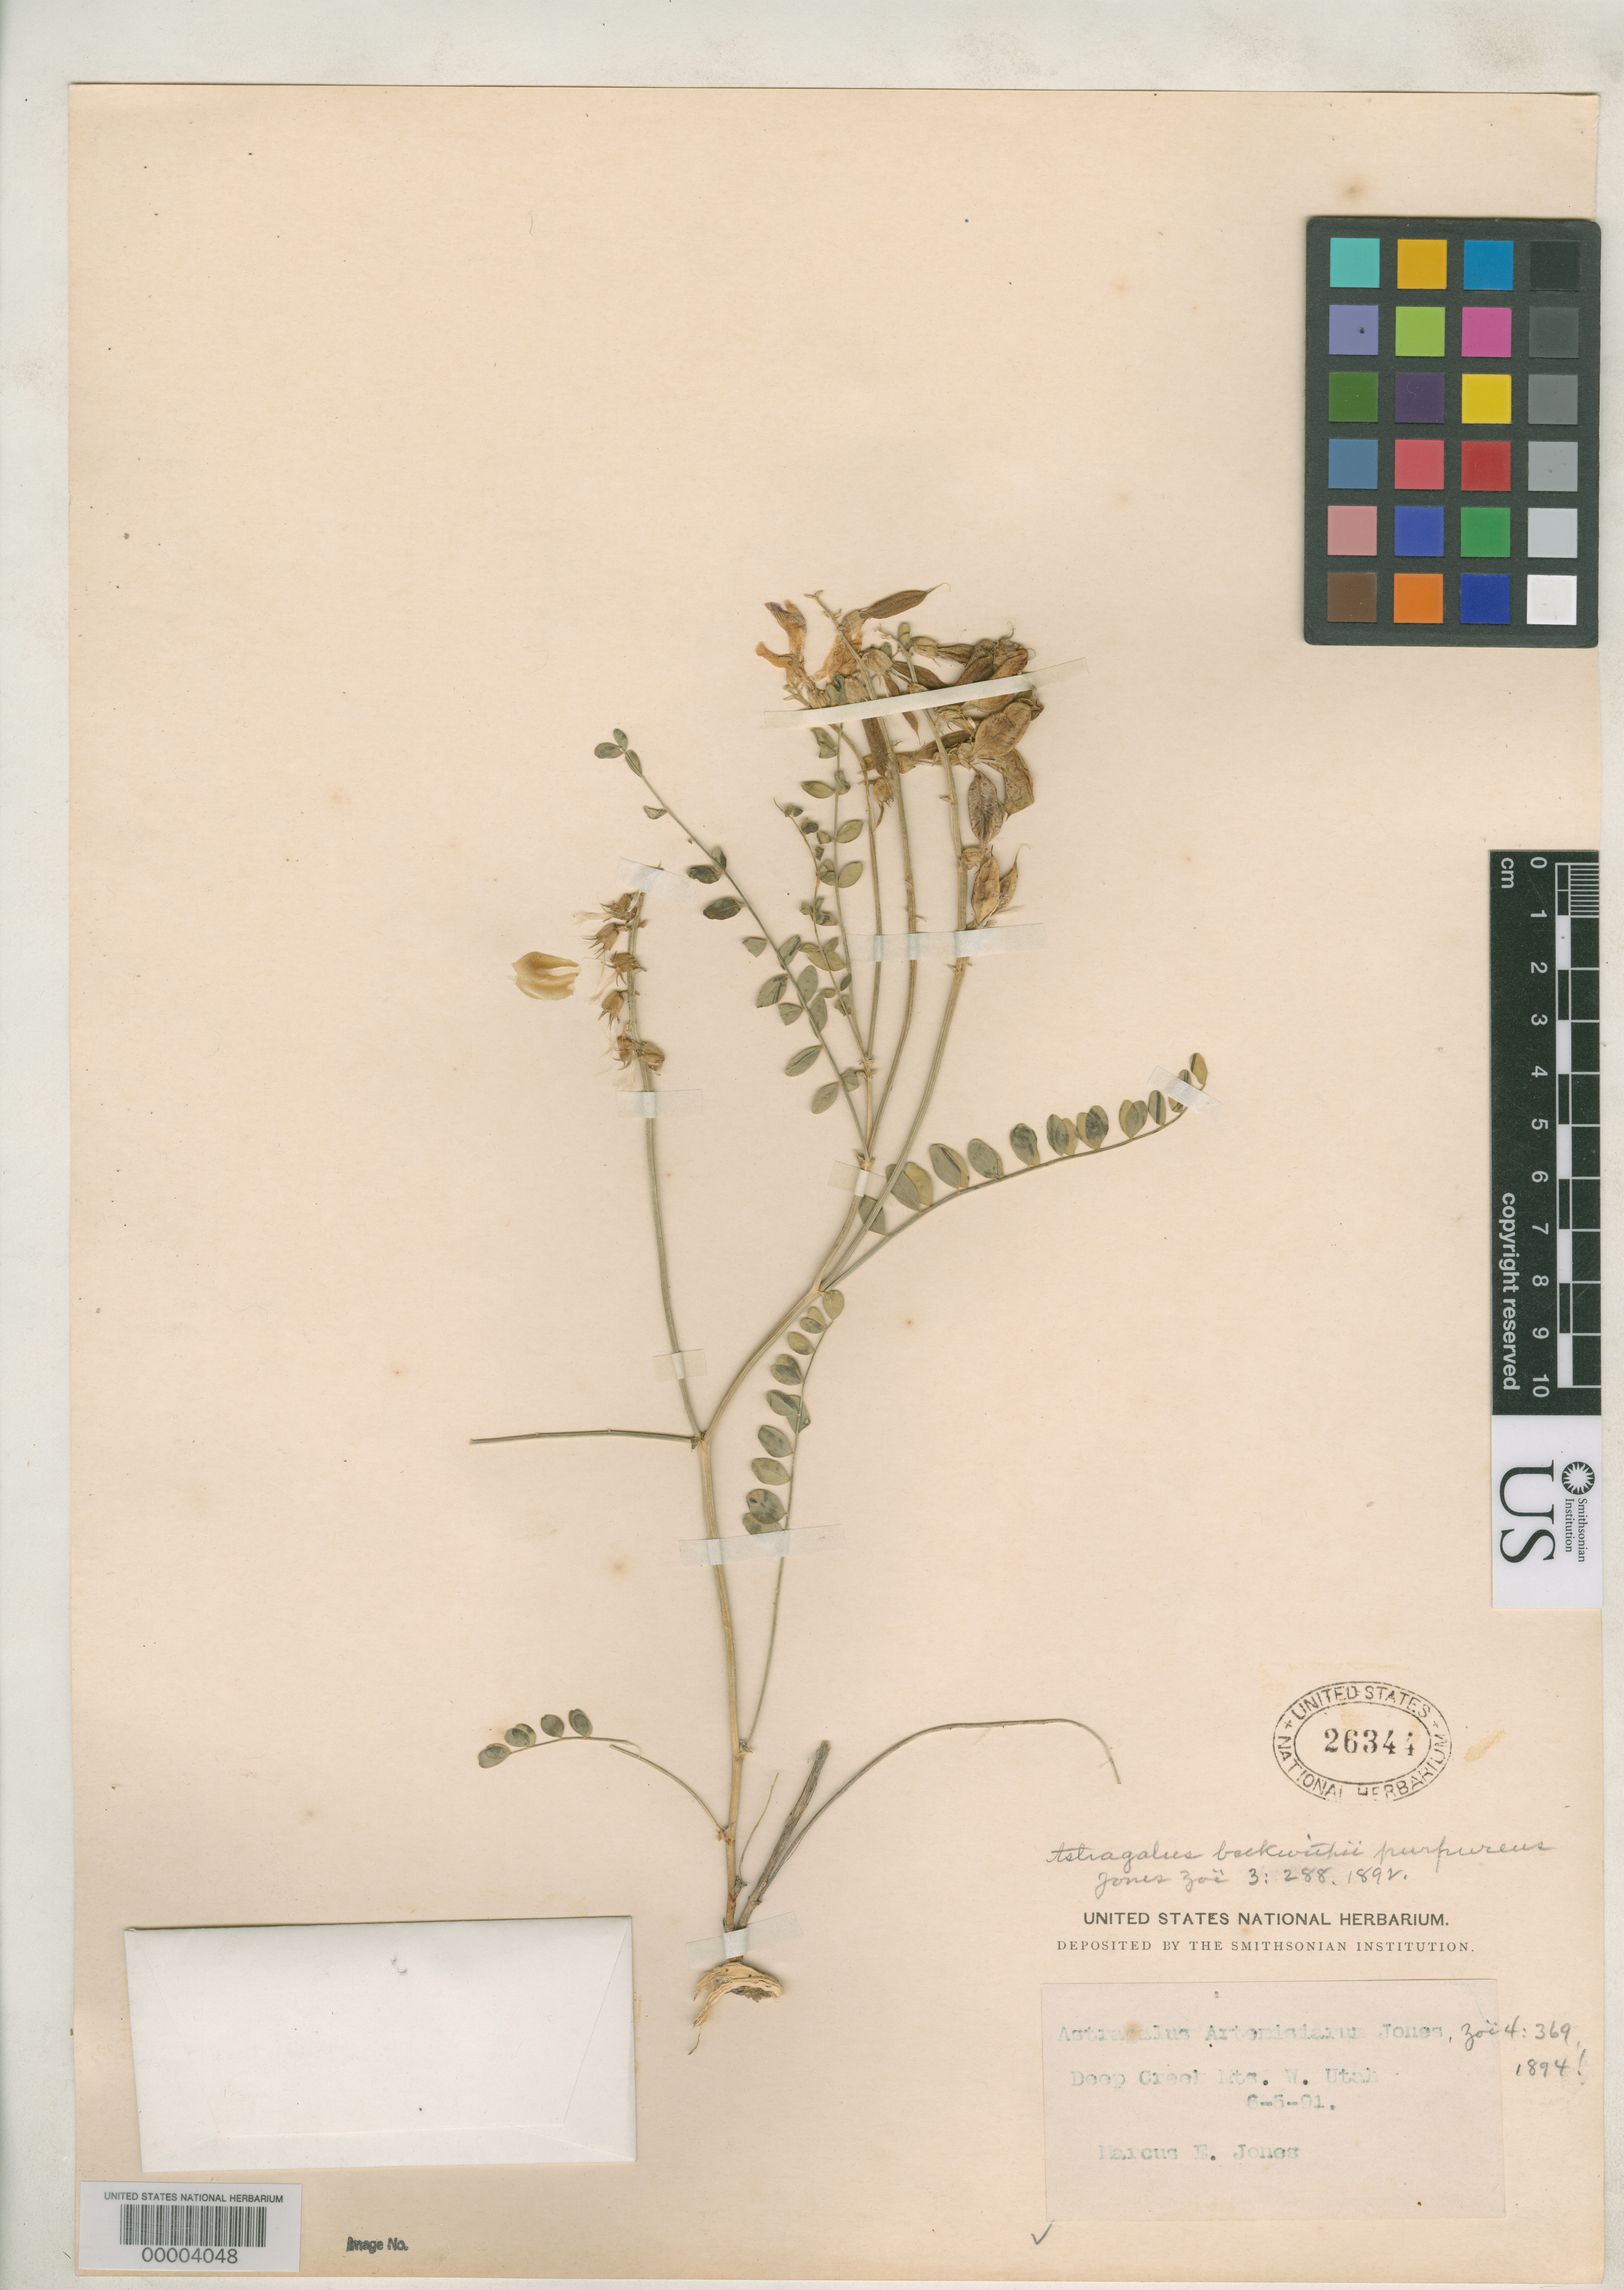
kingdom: Plantae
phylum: Tracheophyta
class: Magnoliopsida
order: Fabales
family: Fabaceae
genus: Astragalus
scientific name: Astragalus beckwithii var. purpureus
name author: M.E. Jones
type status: Isotype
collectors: M. E. Jones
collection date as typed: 05 Jul 1891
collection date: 1891-07-05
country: United States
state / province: Utah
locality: Deep Creek Mountains.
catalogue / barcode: US 26344